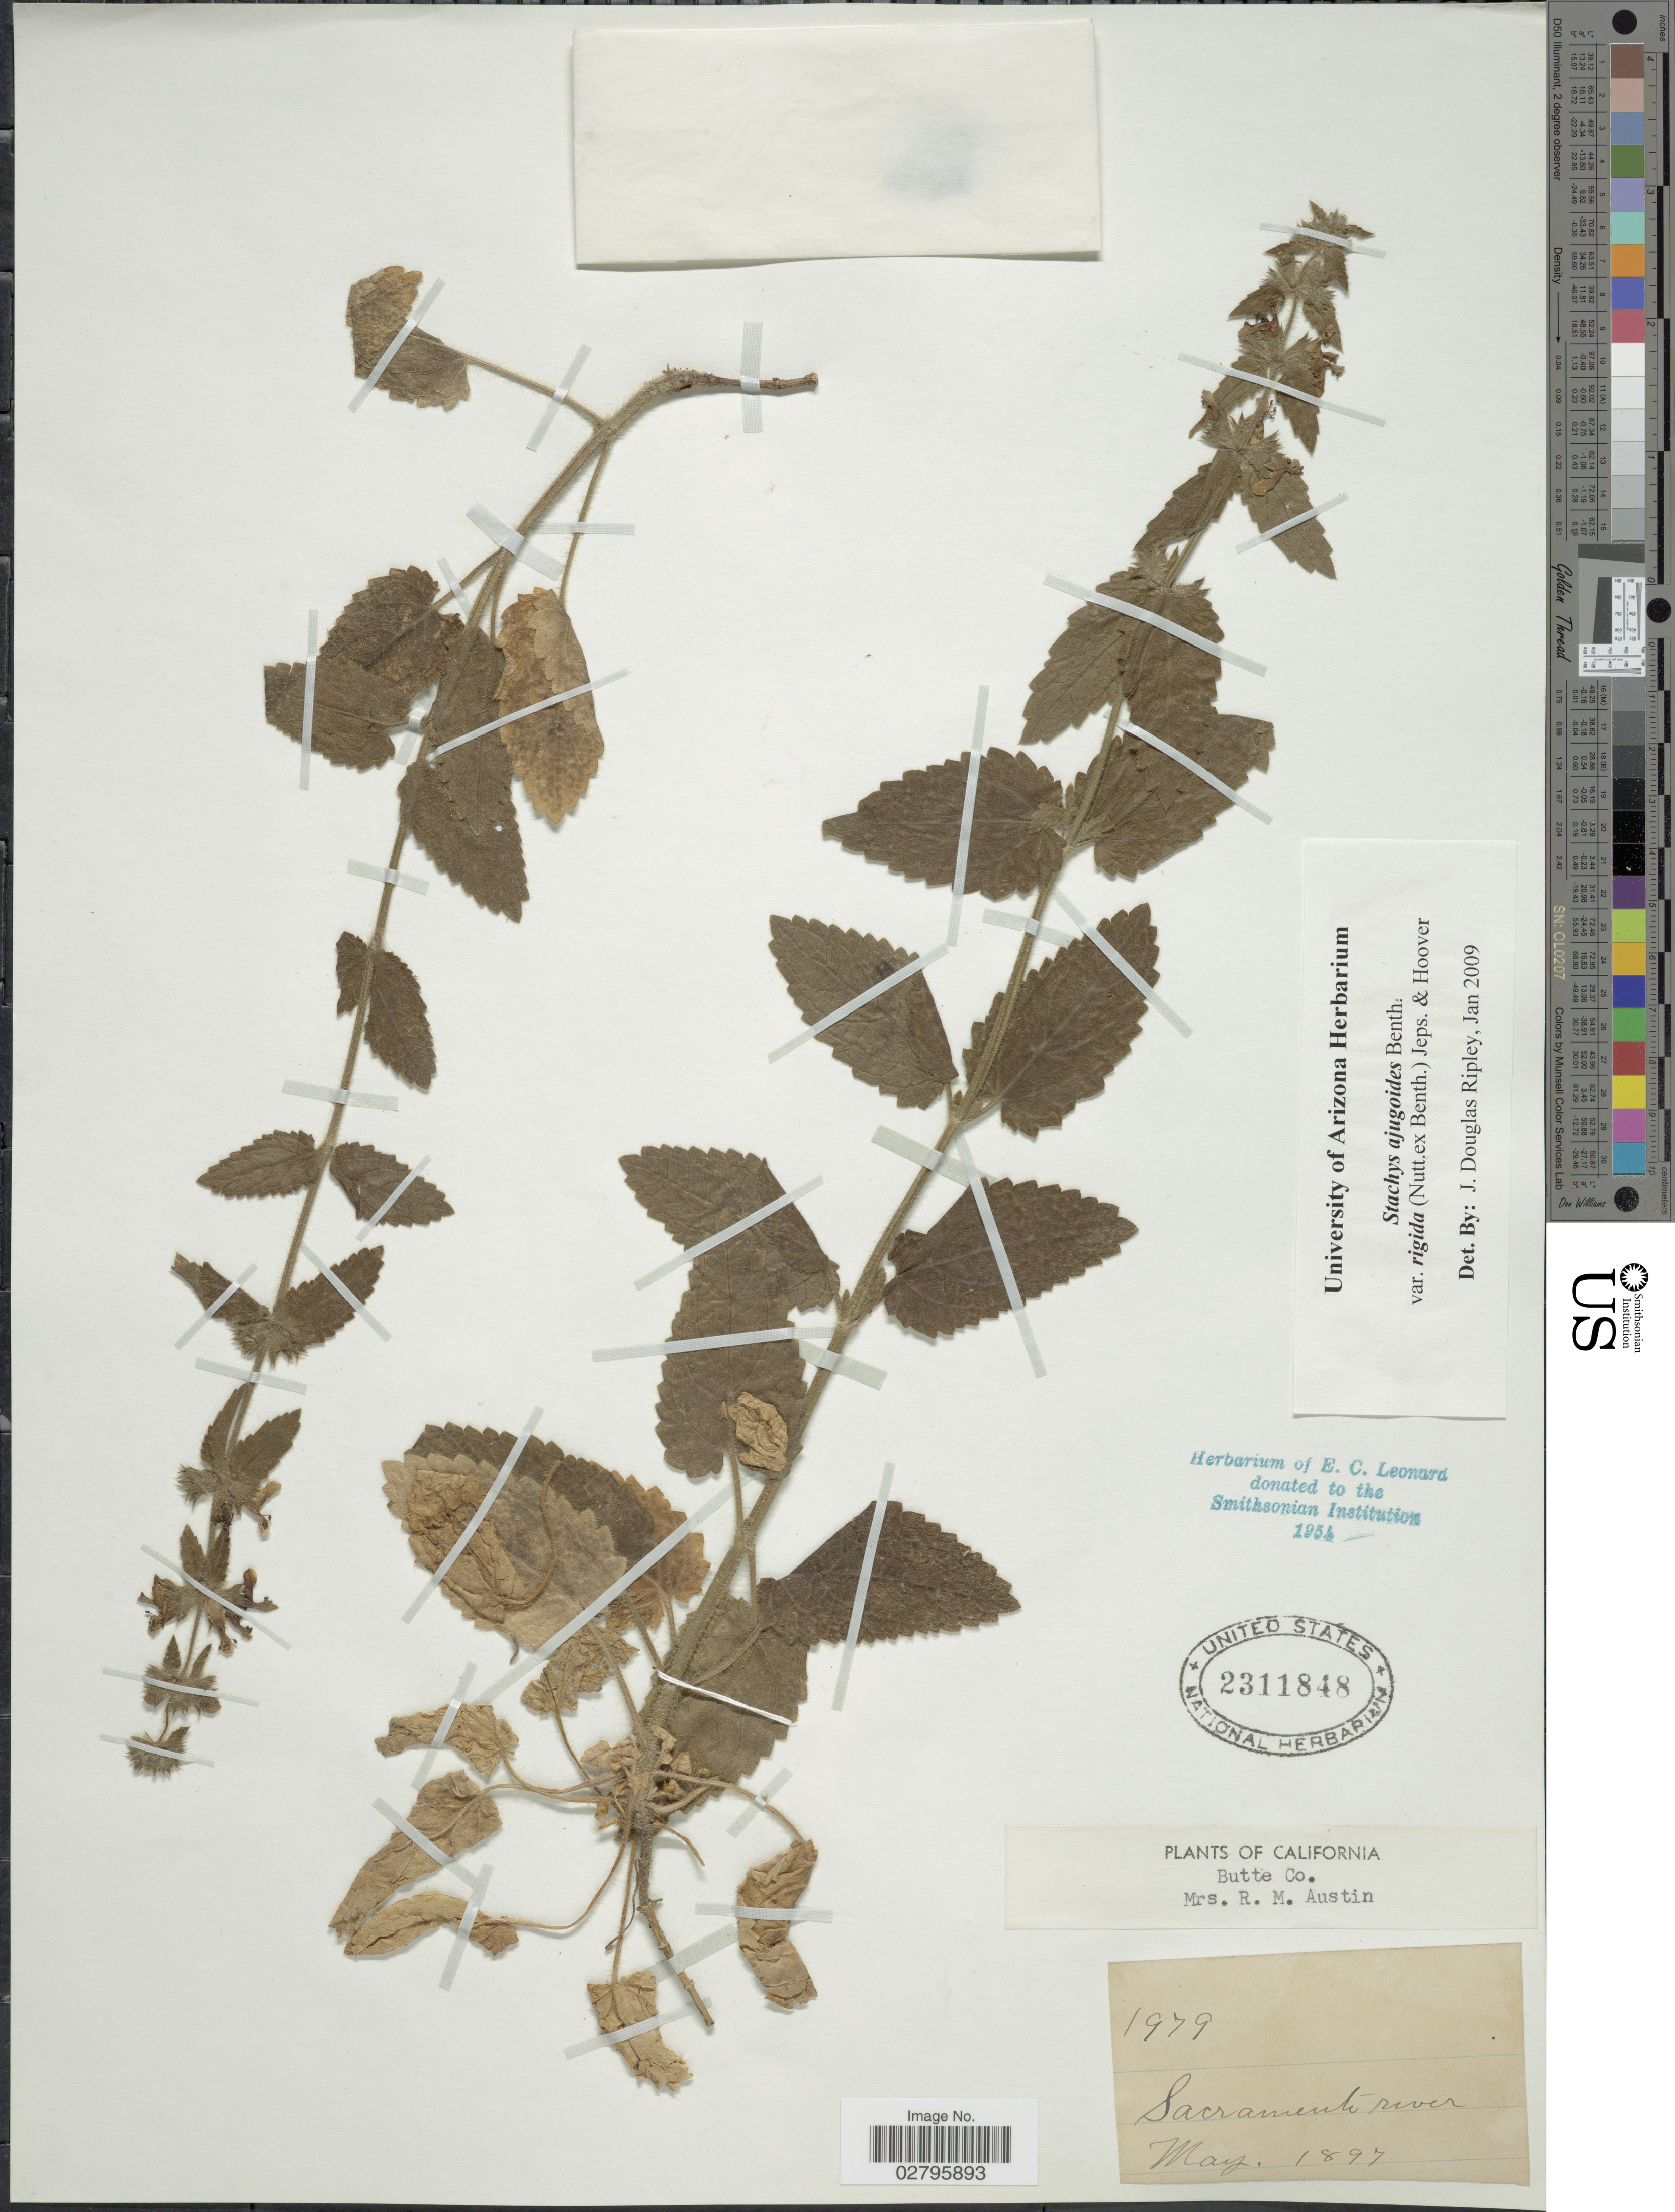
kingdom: Plantae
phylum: Tracheophyta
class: Magnoliopsida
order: Lamiales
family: Lamiaceae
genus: Stachys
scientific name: Stachys ajugoides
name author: Benth.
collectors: R. Austin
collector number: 1979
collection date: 1897-05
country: United States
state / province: California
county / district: Butte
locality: Butte Co. Sacramente river.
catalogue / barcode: US 2311848